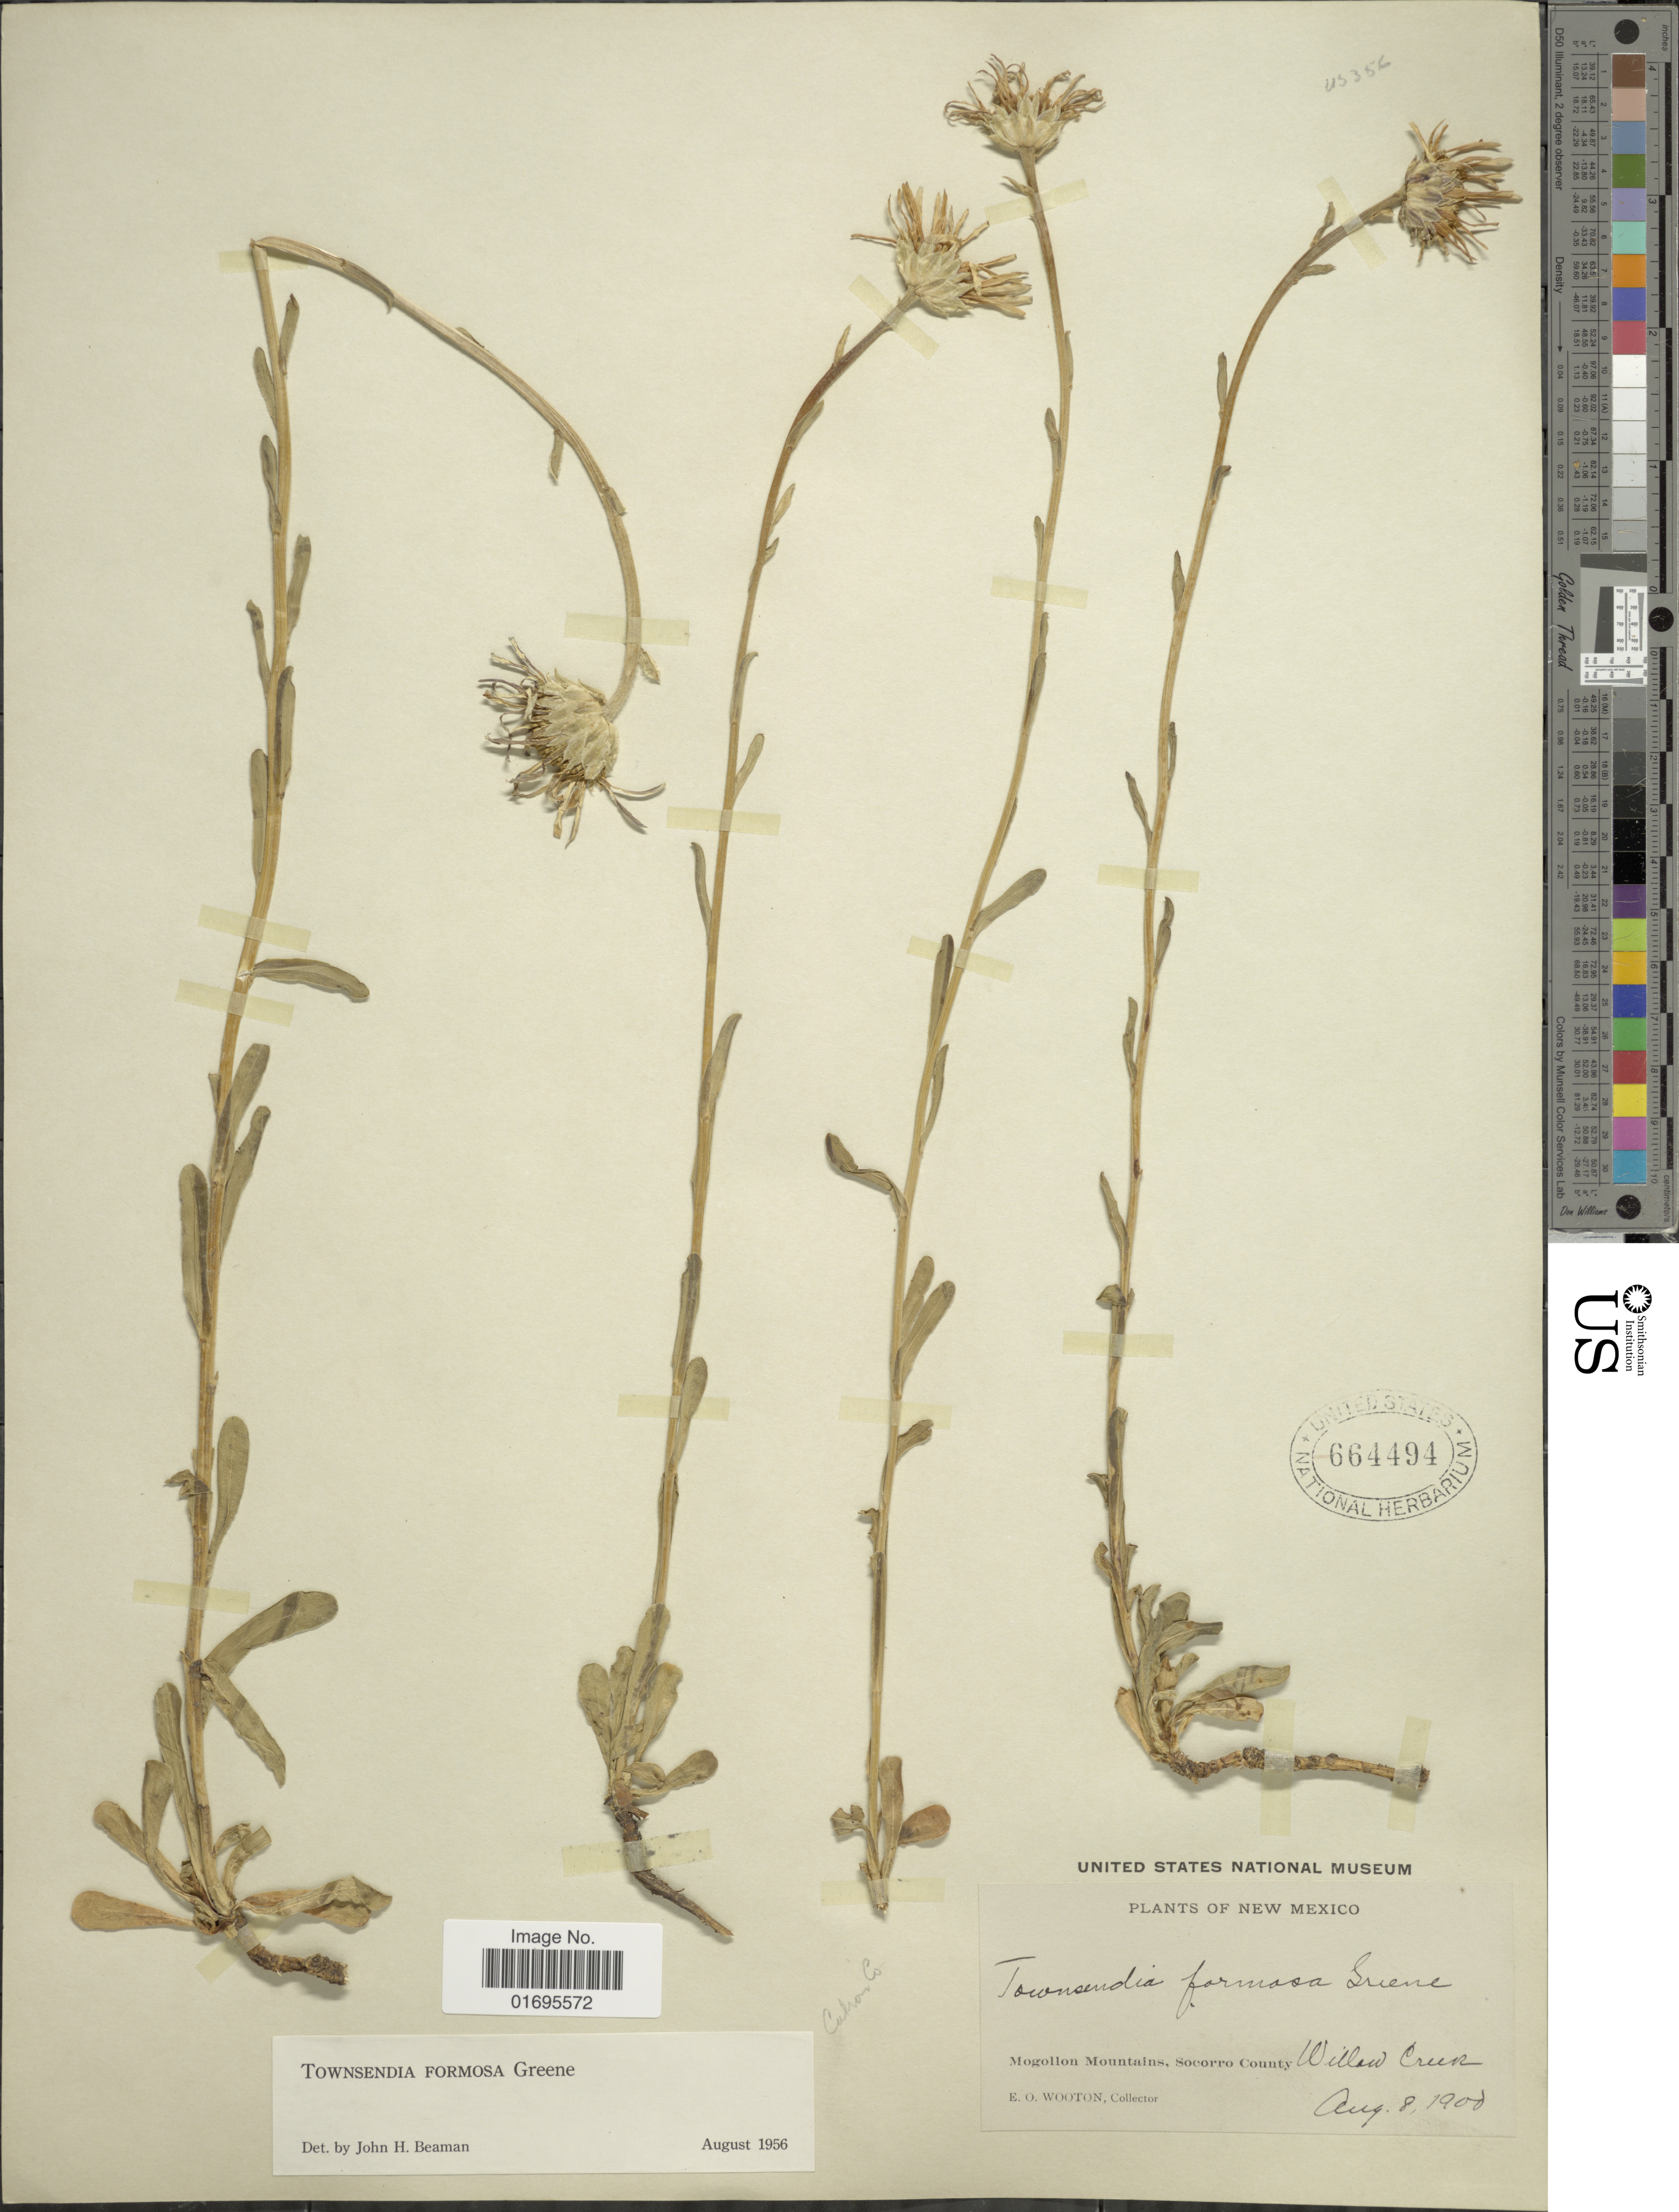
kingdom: Plantae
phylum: Tracheophyta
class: Magnoliopsida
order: Asterales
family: Asteraceae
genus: Townsendia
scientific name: Townsendia formosa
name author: Greene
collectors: E. O. Wooton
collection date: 1900-08-08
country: United States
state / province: New Mexico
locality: Mogollon Mountains, Socorro County, Willaw Creek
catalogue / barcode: US 664494